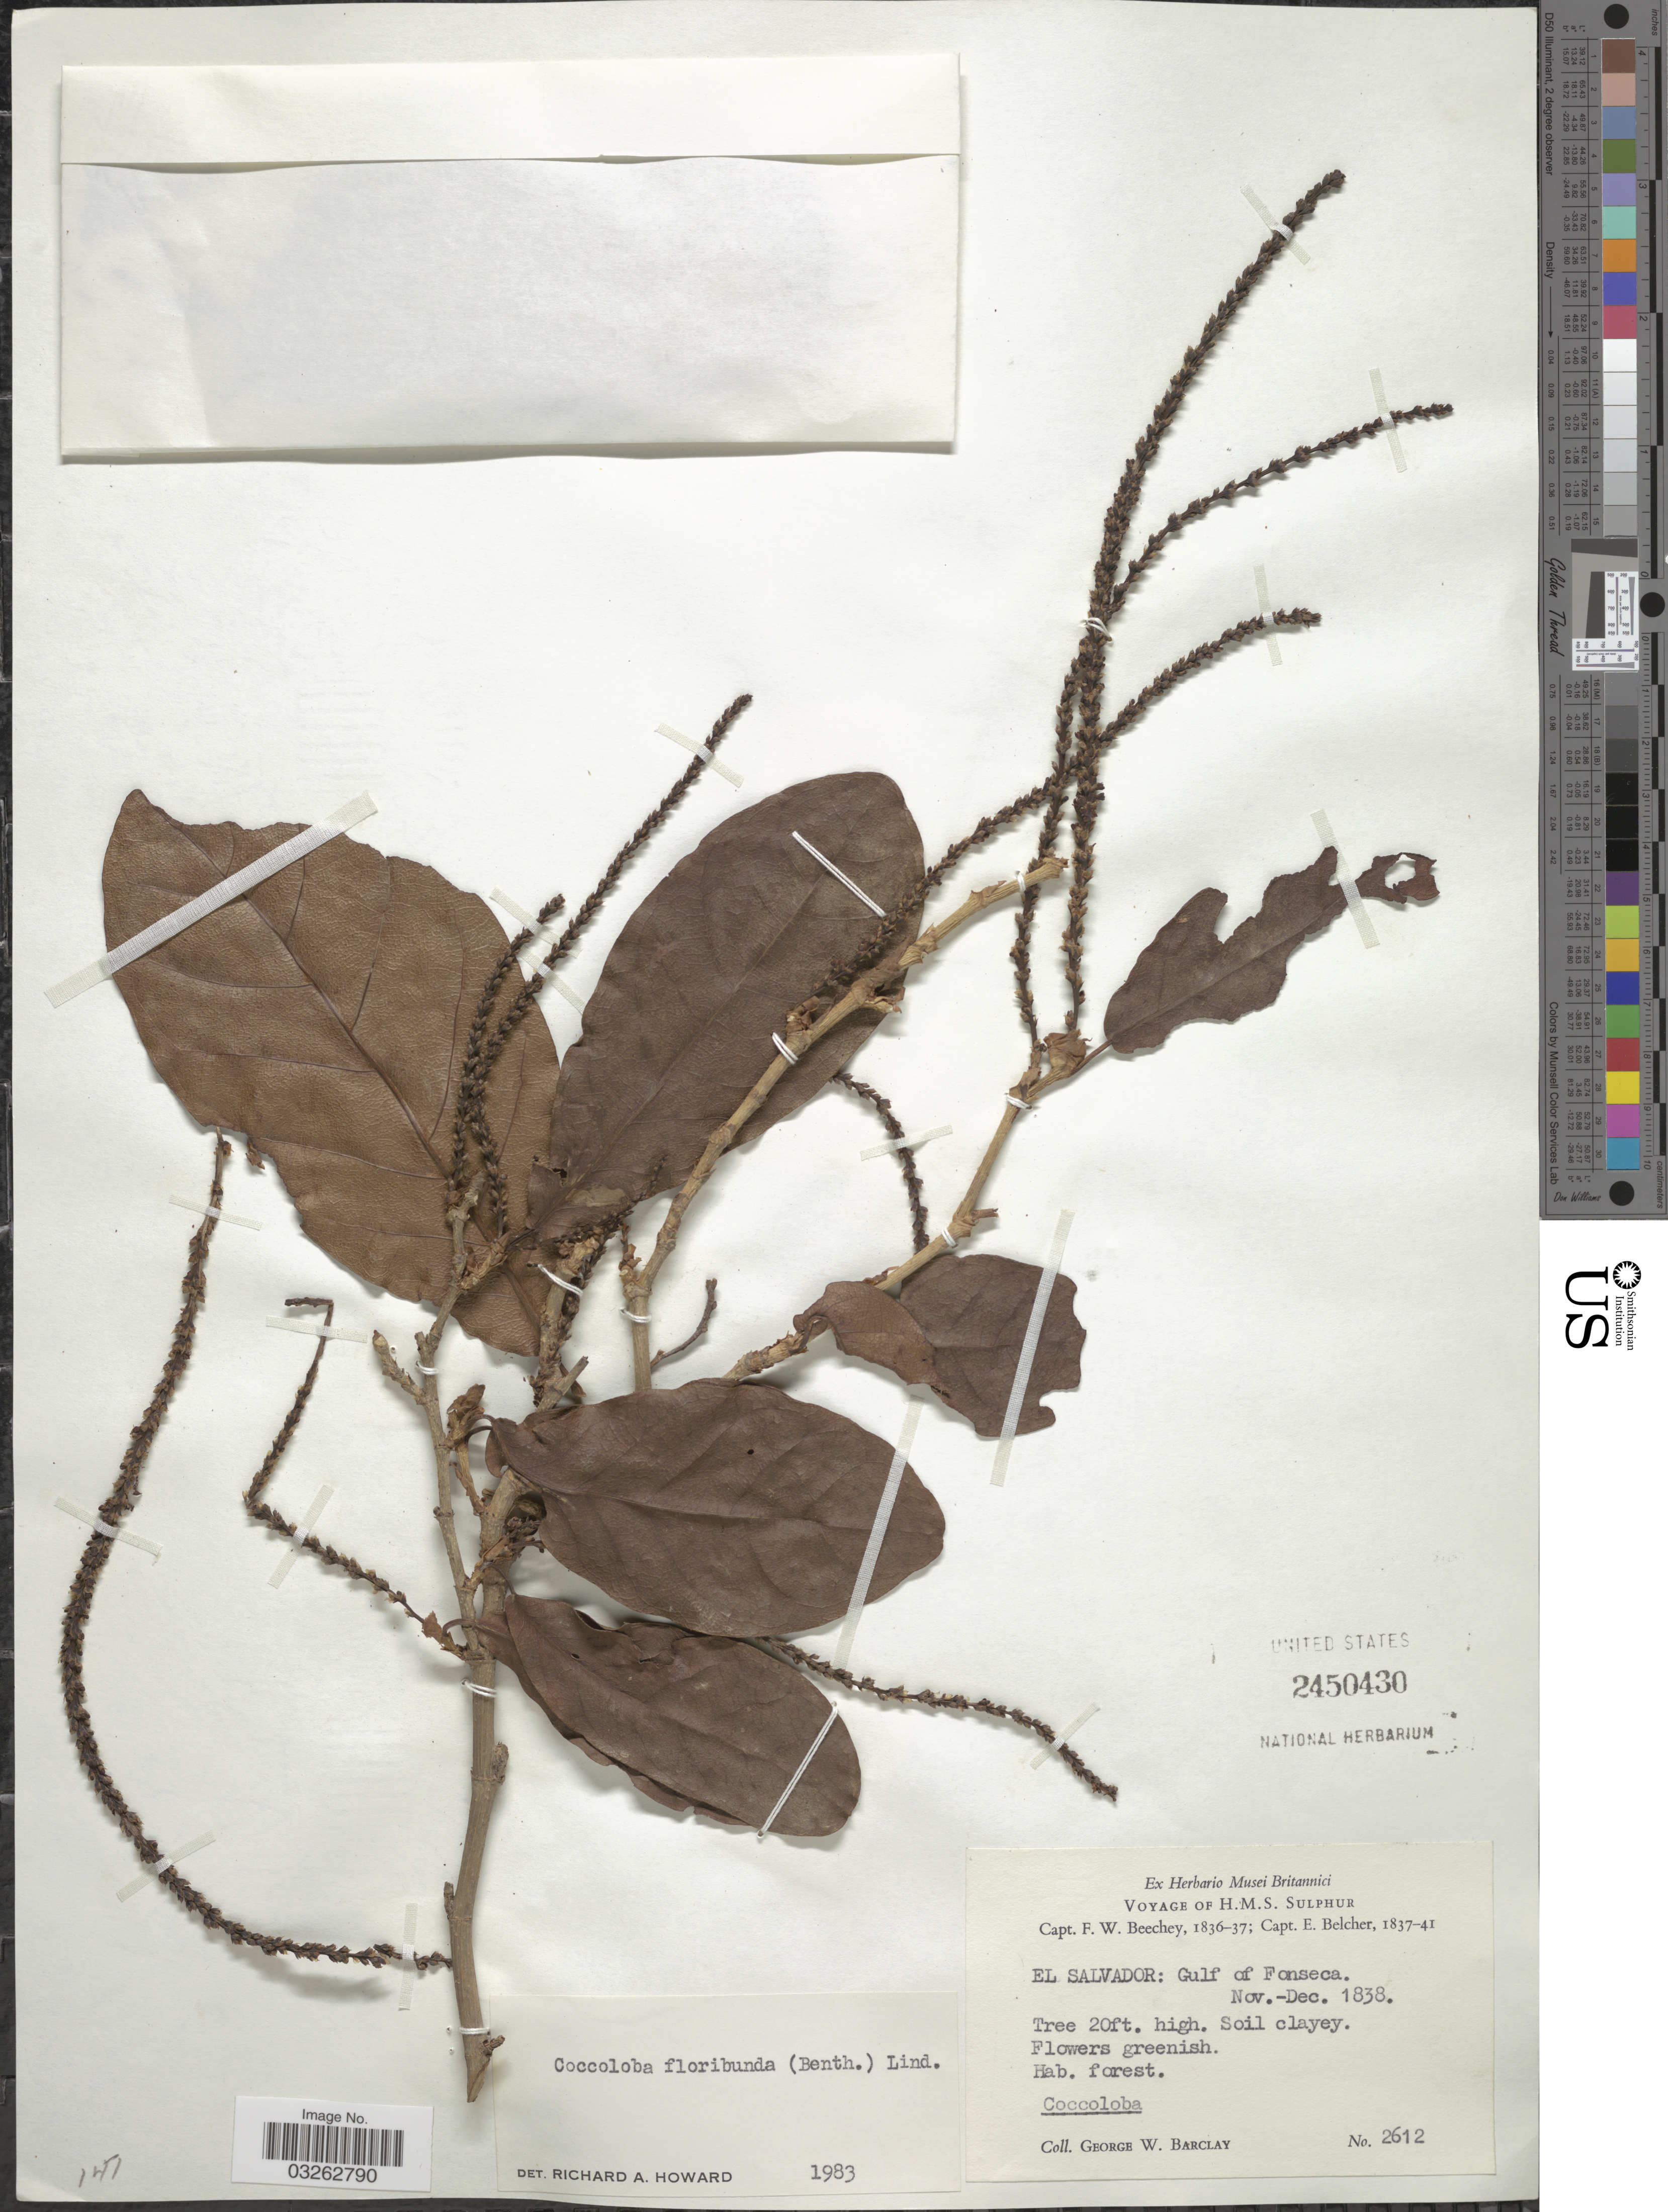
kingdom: Plantae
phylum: Tracheophyta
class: Magnoliopsida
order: Caryophyllales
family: Polygonaceae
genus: Coccoloba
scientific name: Coccoloba floribunda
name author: (Benth.) Lindau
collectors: G. W. Barclay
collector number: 2612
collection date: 1838-11/1838-12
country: El Salvador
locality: Gulf of Fonseca.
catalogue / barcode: US 2450430